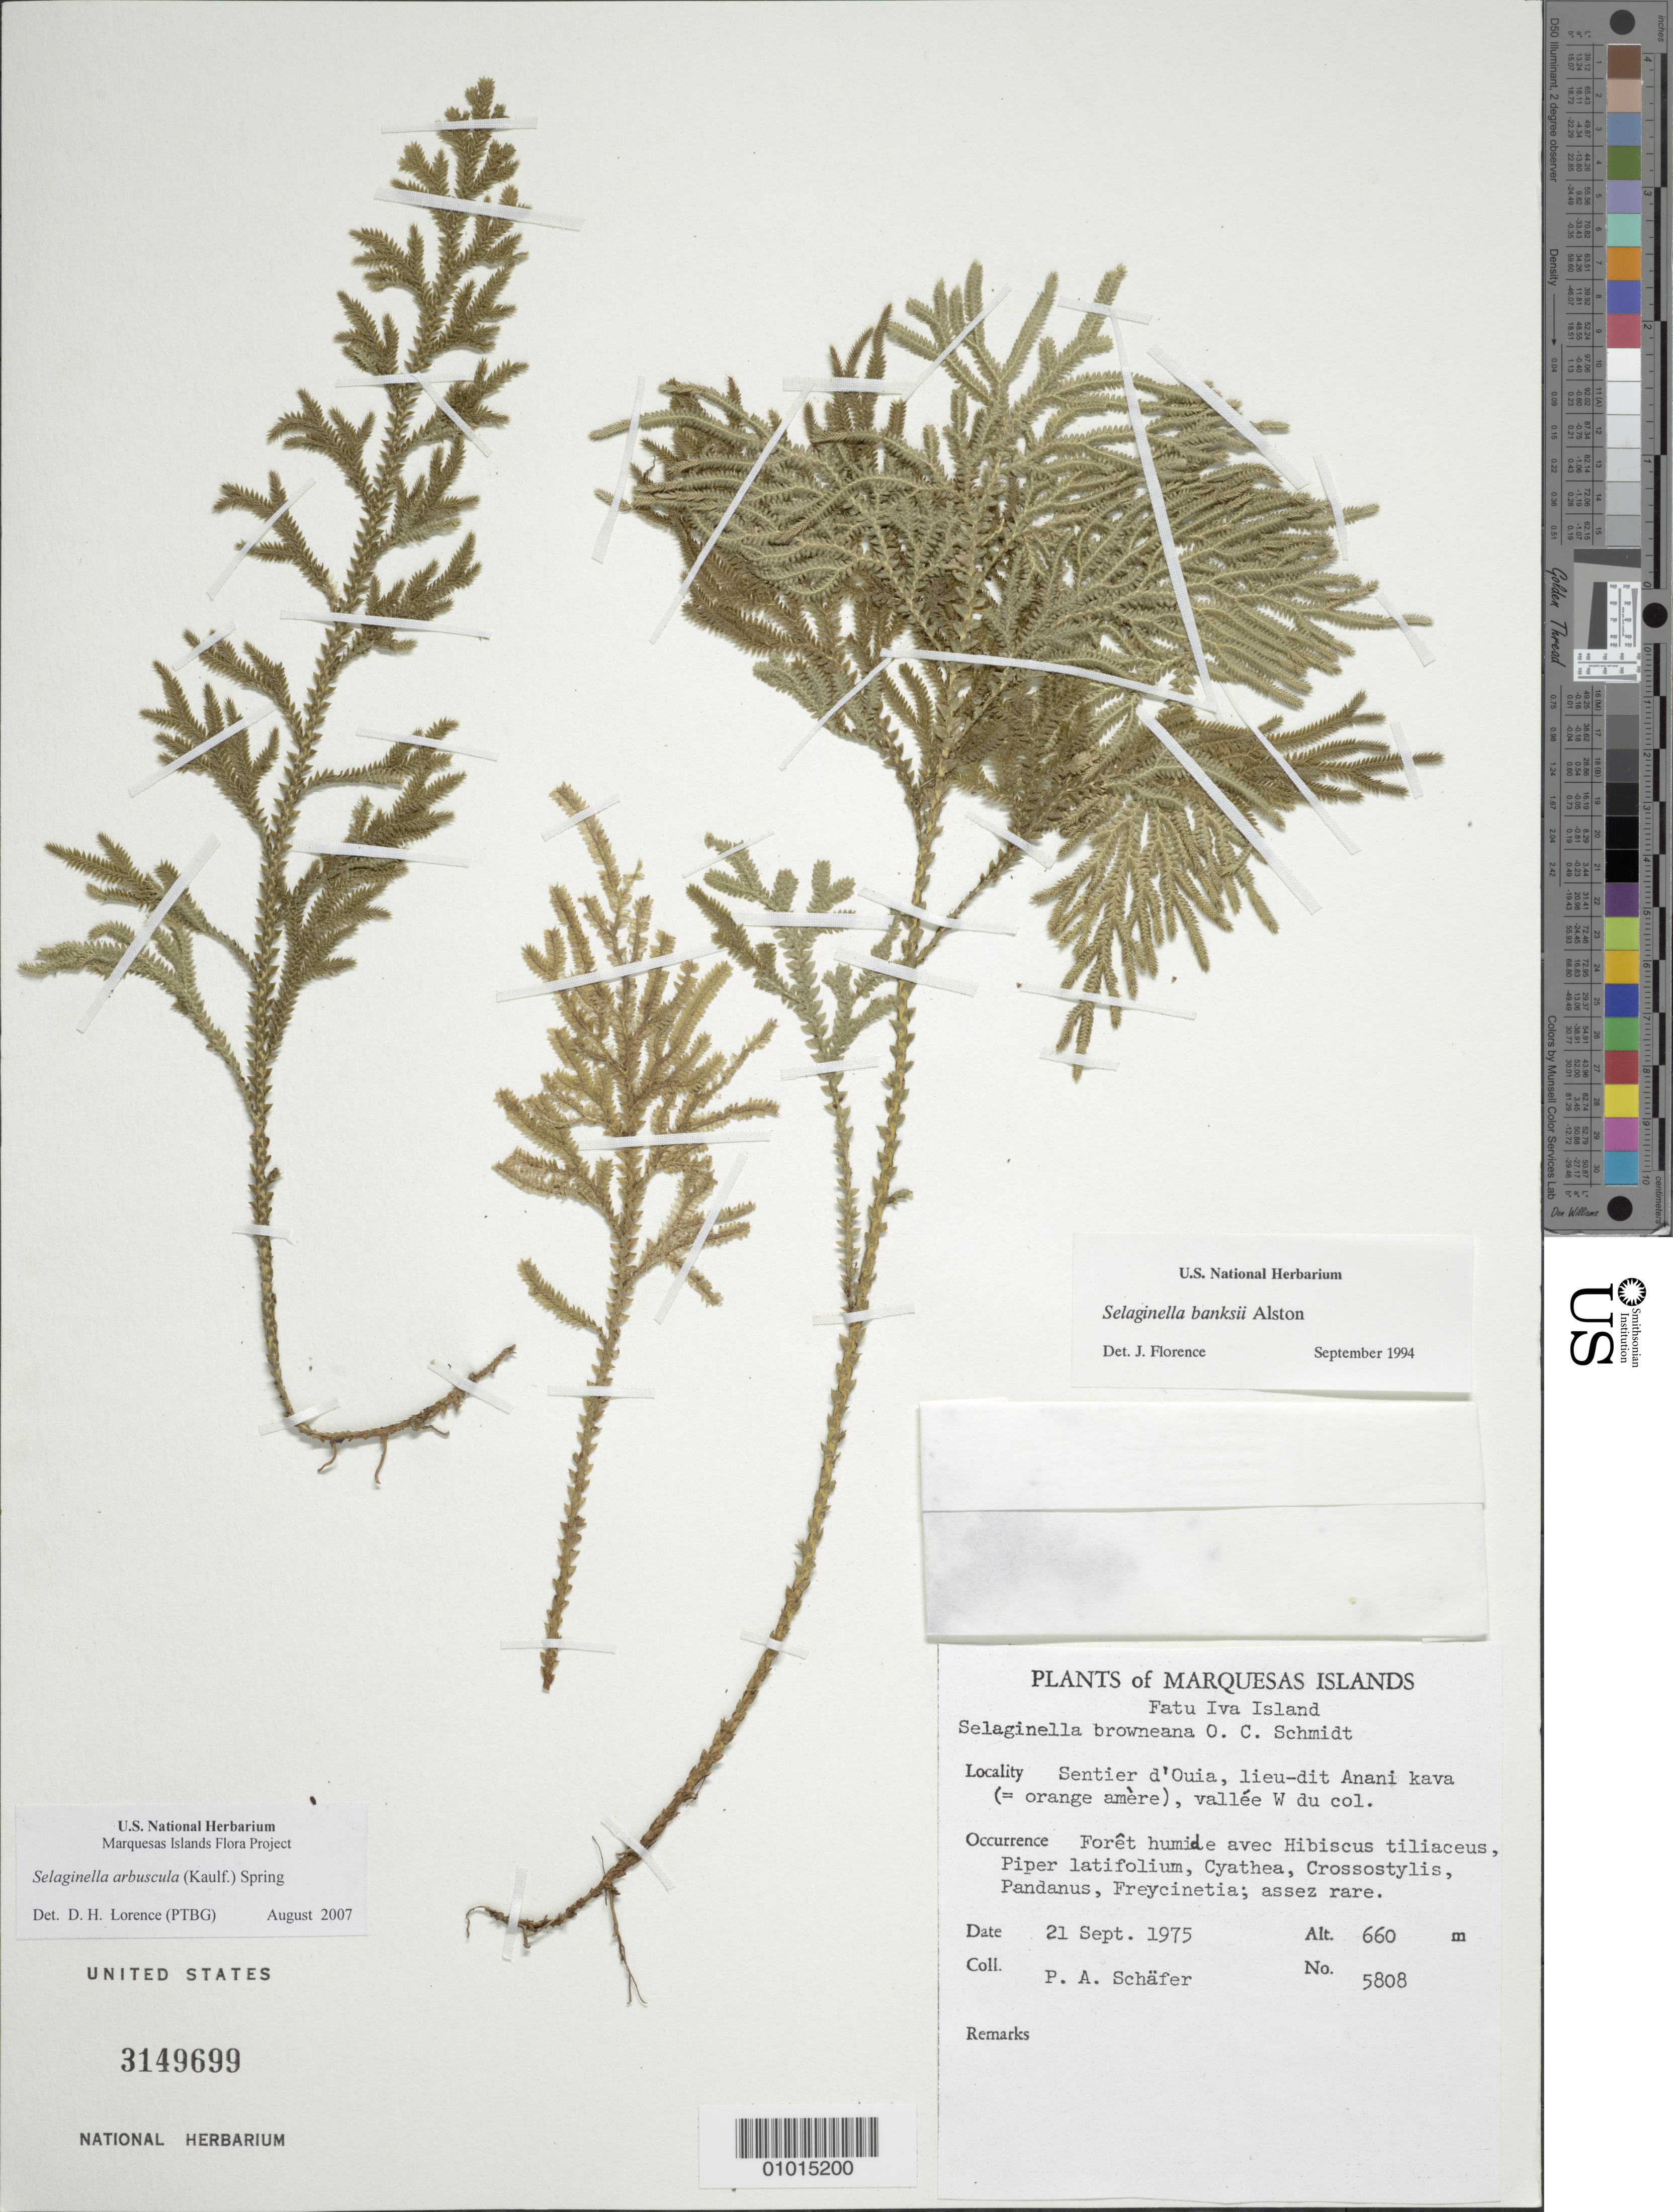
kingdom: Plantae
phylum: Tracheophyta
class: Lycopodiopsida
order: Selaginellales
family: Selaginellaceae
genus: Selaginella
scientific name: Selaginella arbuscula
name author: (Kualf.) Spring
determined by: Lorence, David H., (PTBG), National Tropical Botanical Garden (UNITED STATES)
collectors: P. A. Schäfer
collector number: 5808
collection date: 1975-09-21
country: French Polynesia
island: Fatu Hiva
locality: Sentier d'Ouia, lieu-dit Anani kava (=orange amère), vallèe W du col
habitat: Forêt humide avec Hibiscus tiliaceus, Piper latifolium, Cyathea, Crossostylis, Pandanus, Freycinetia; assez rare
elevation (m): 660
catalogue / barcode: US 3149699